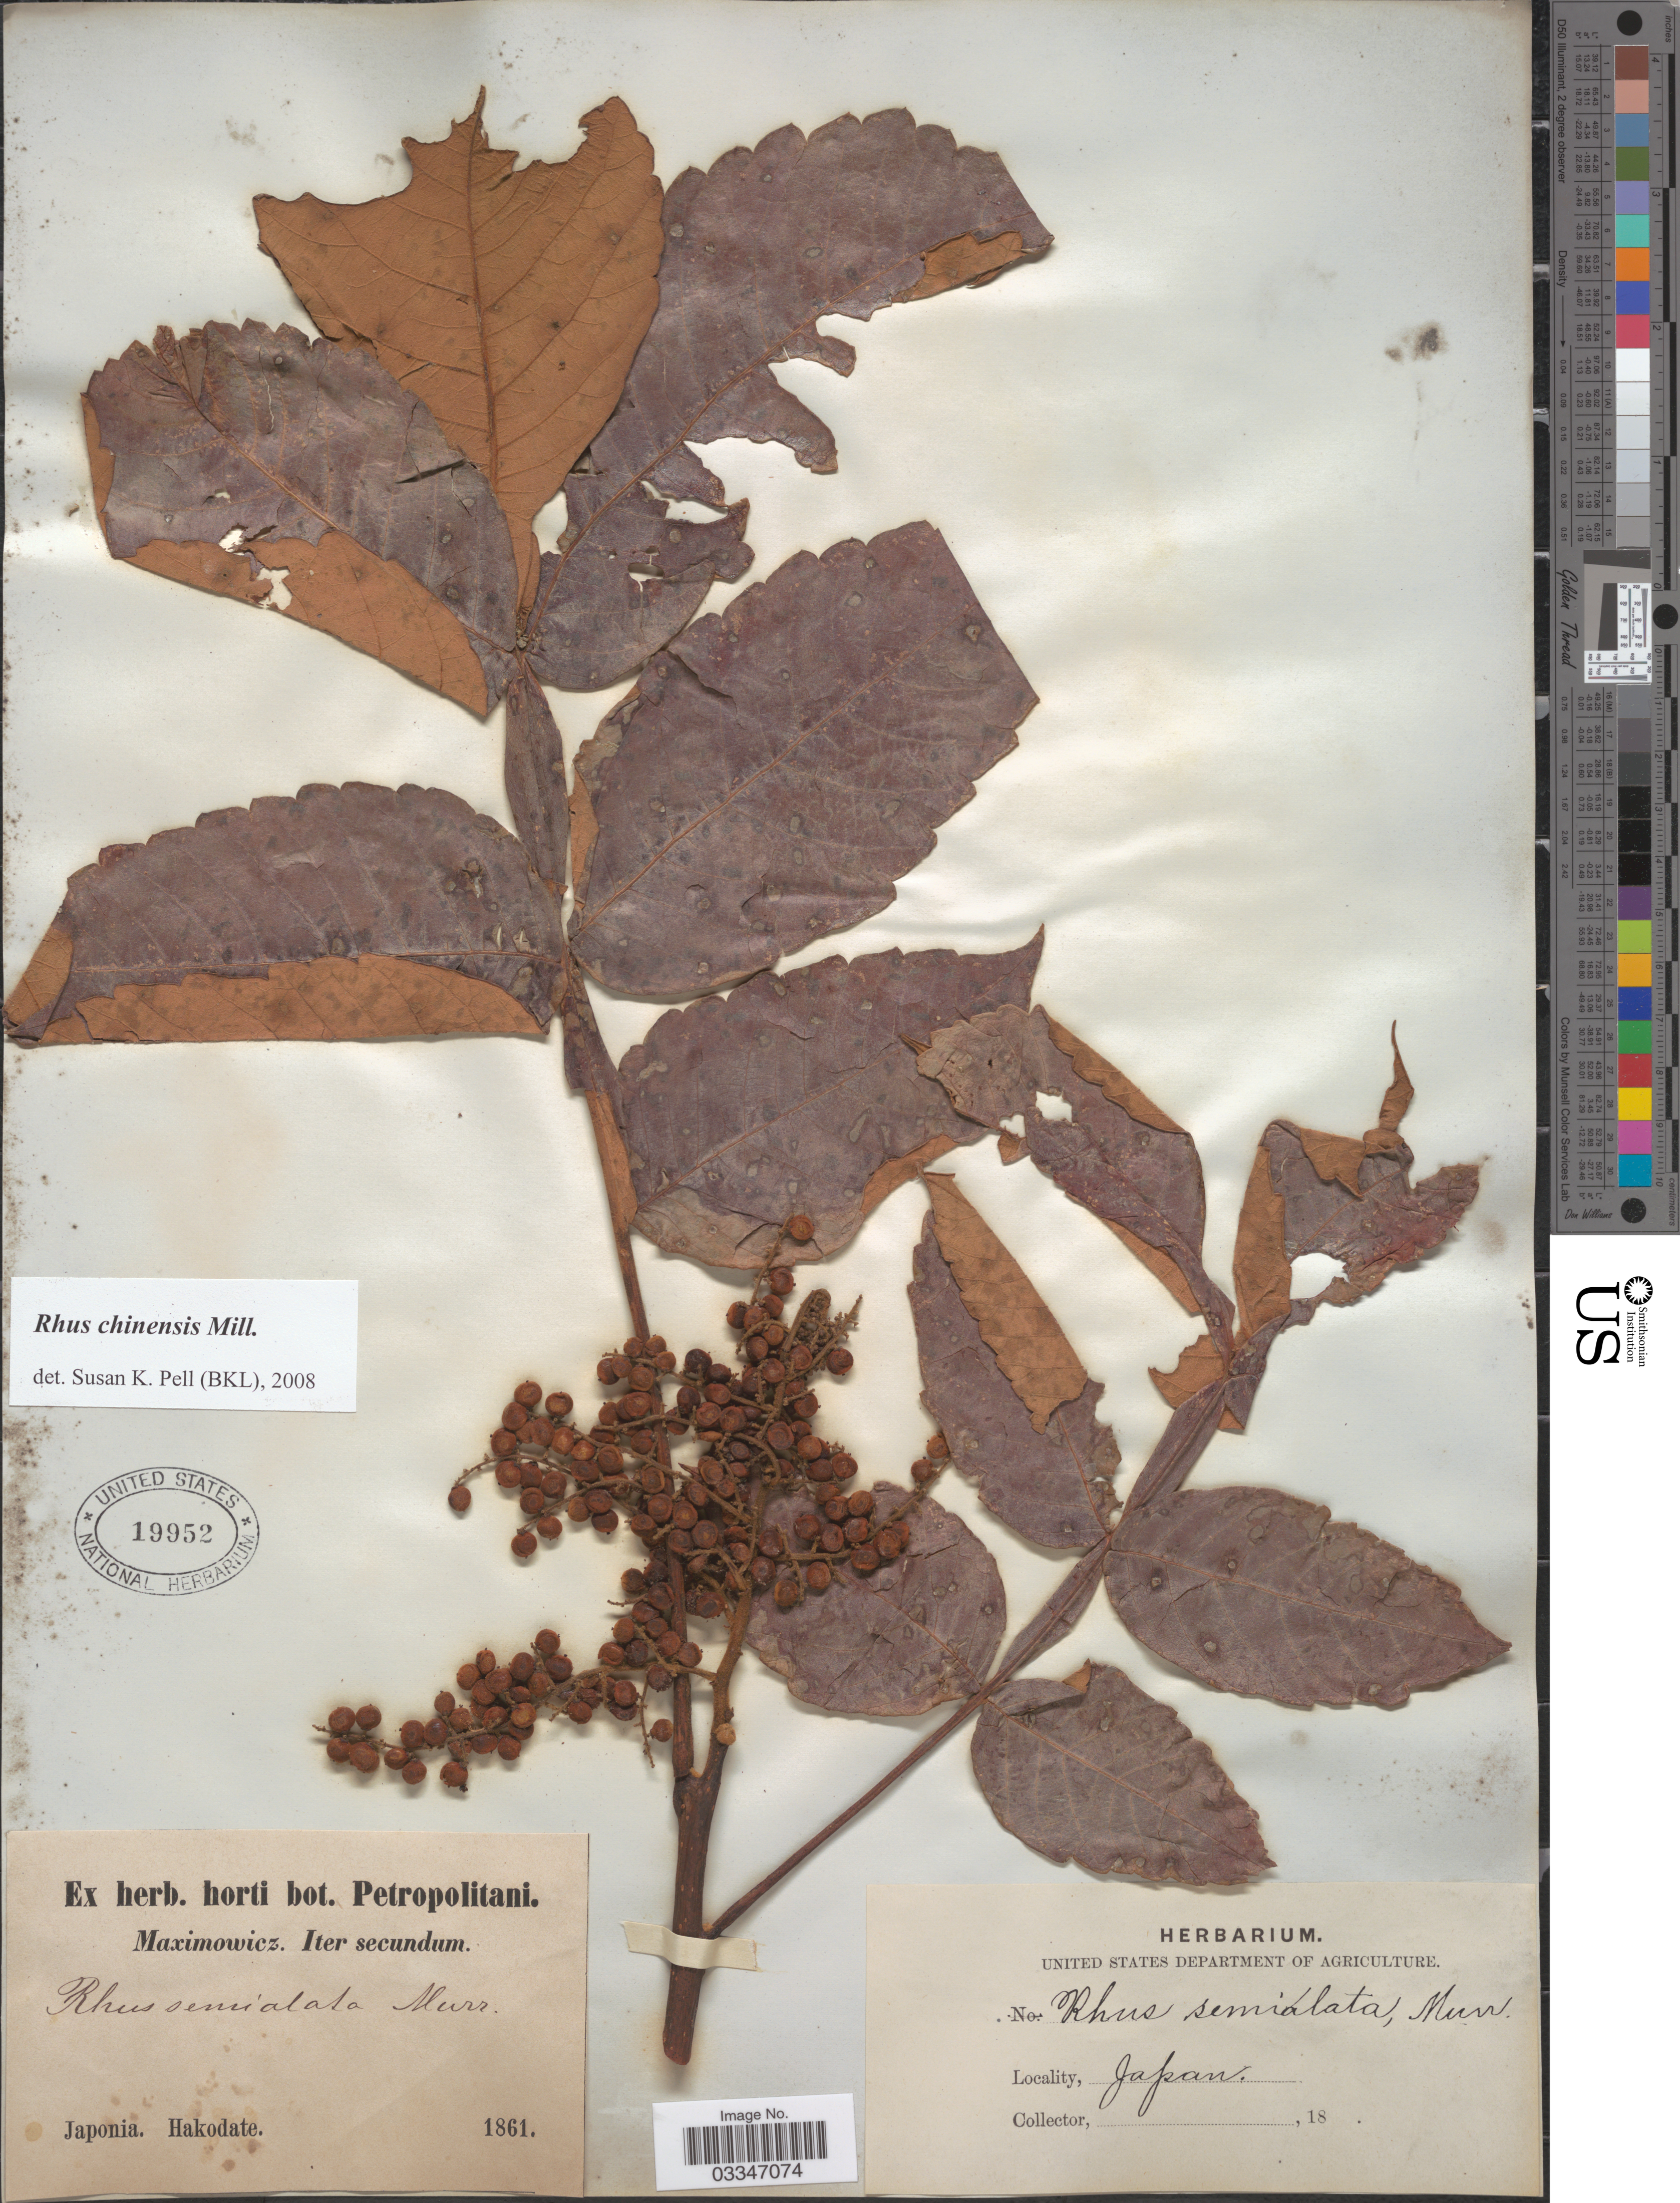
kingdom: Plantae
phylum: Tracheophyta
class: Magnoliopsida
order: Sapindales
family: Anacardiaceae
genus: Rhus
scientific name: Rhus chinensis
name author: Mill.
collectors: -. Maximowicz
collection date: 1861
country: Japan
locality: Japonia. Hakodate.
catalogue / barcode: US 19952